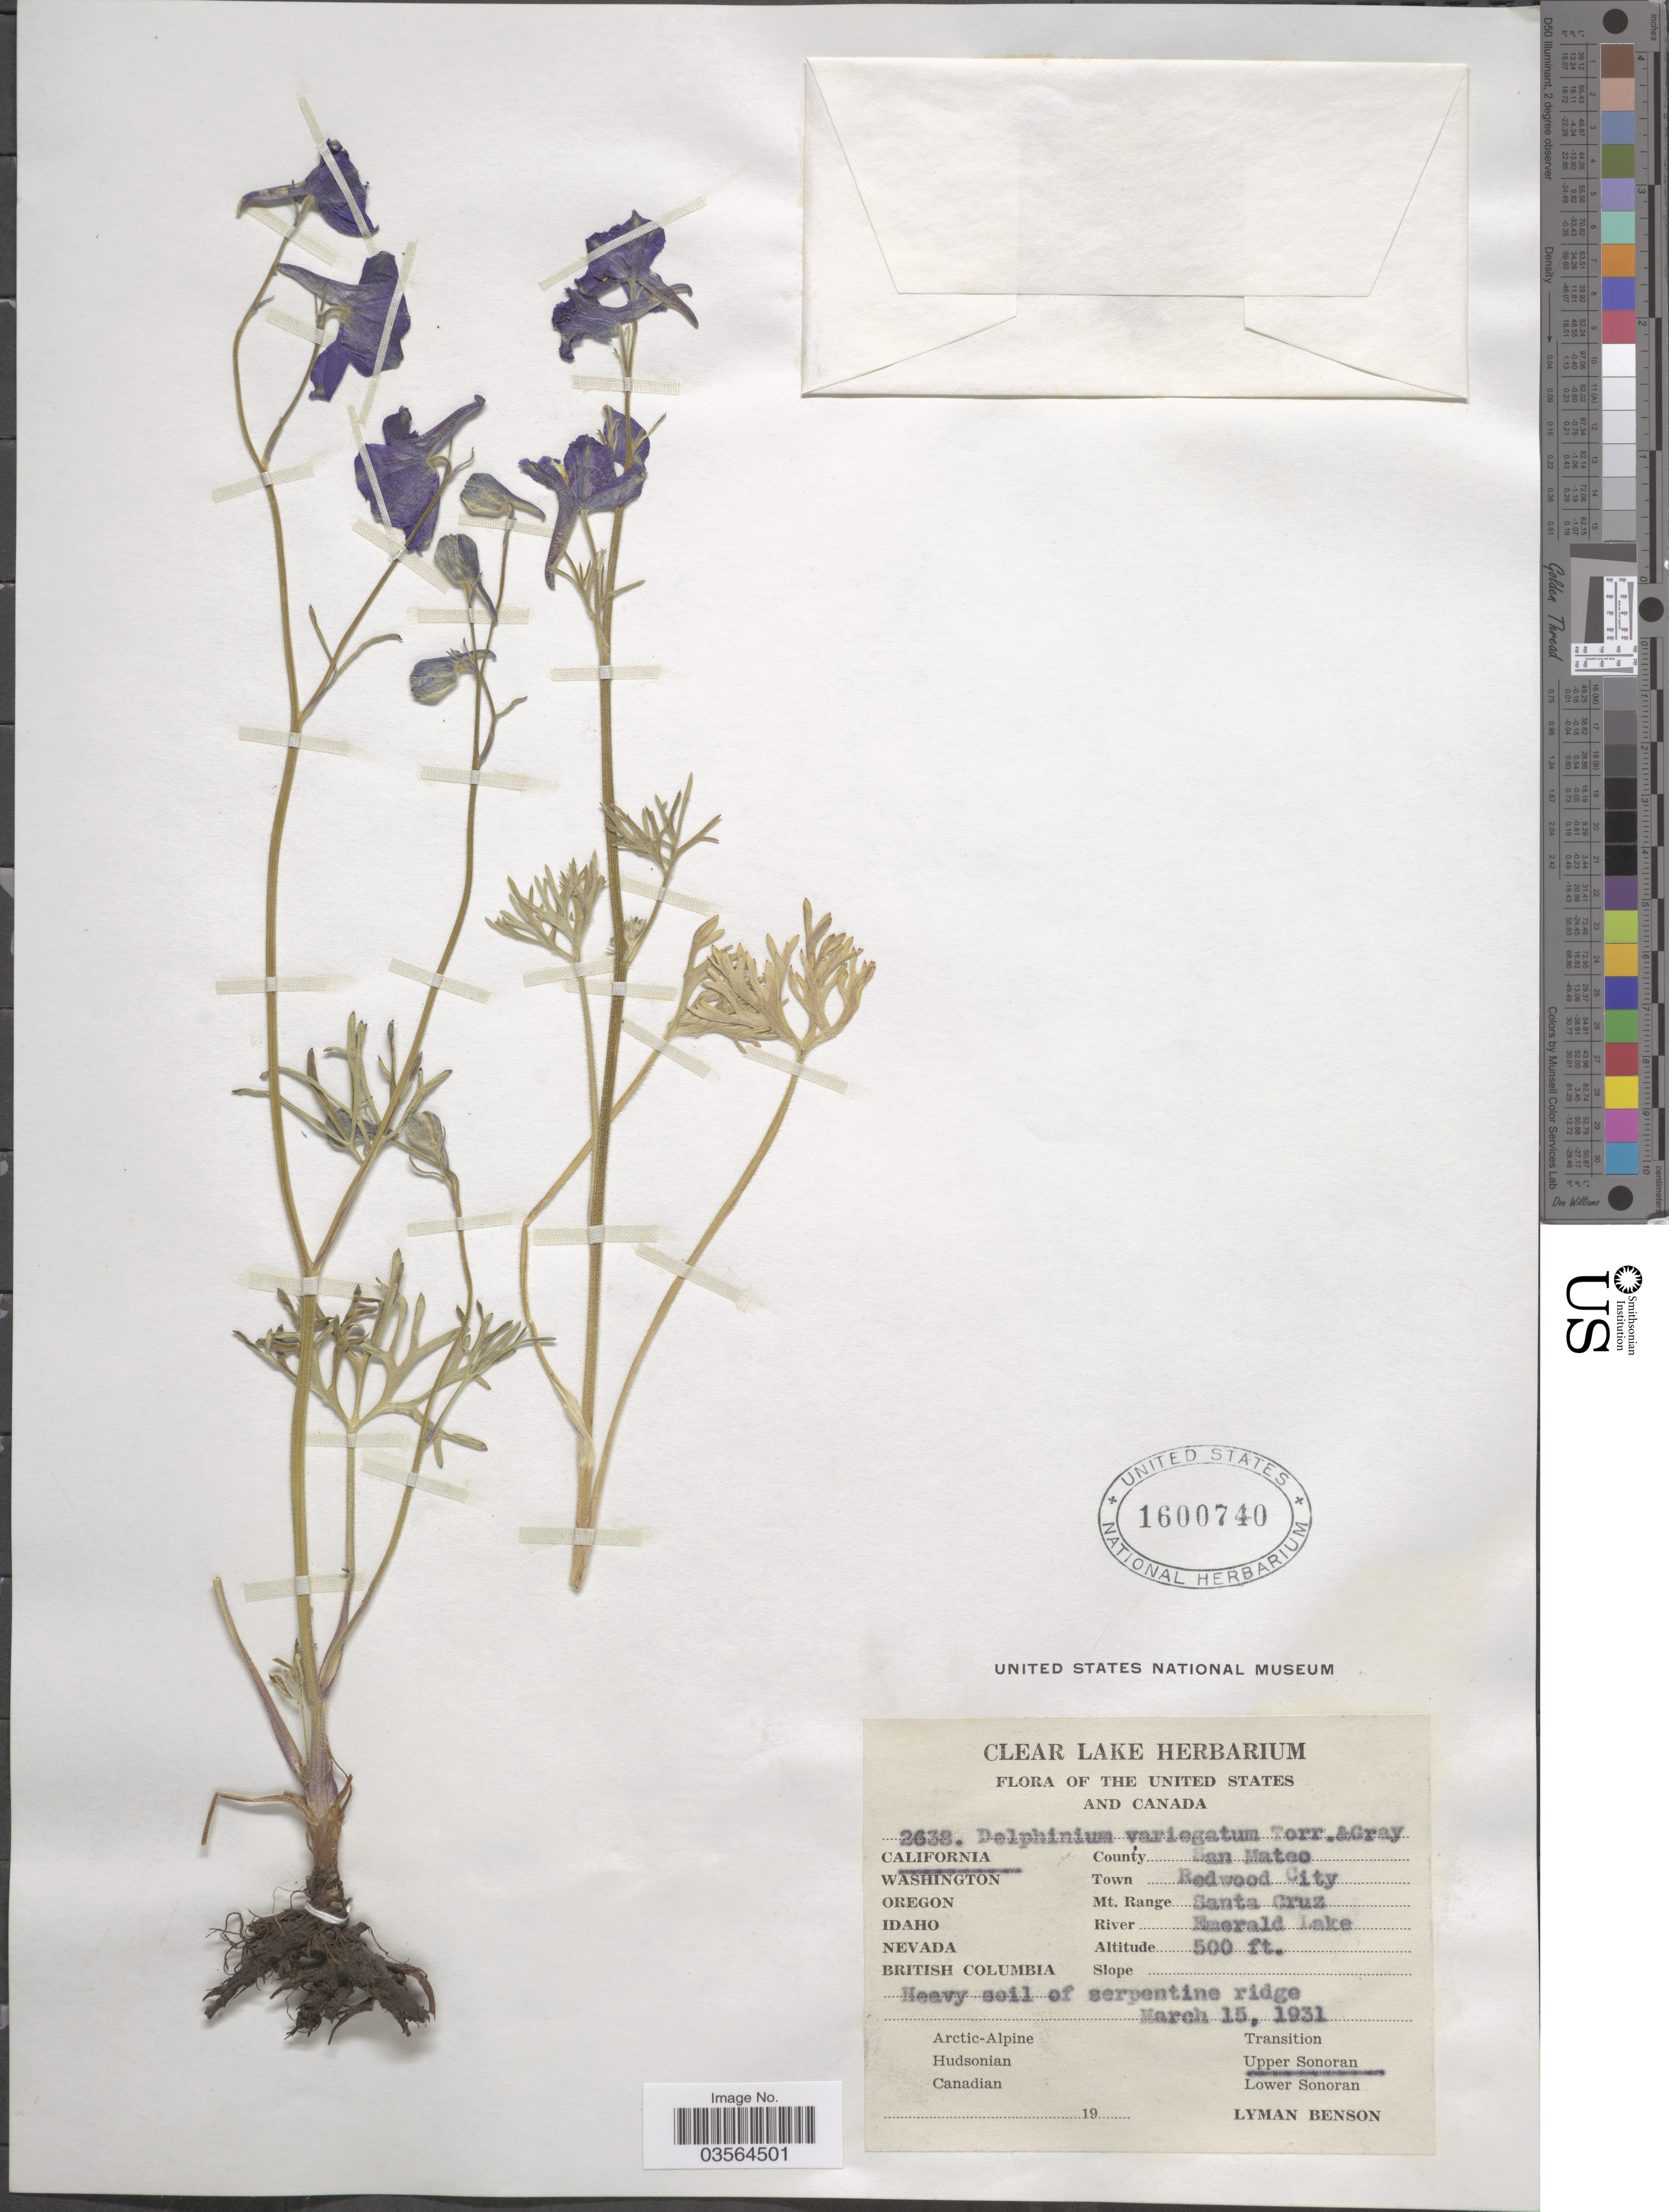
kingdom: Plantae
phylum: Tracheophyta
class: Magnoliopsida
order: Ranunculales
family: Ranunculaceae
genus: Delphinium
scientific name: Delphinium variegatum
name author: Torr. & A. Gray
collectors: L. D. Benson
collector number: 2638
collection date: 1931-03-15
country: United States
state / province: California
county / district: San Mateo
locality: County San Mateo. Town Redwood City. Mt. Range Santa Cruz. River Emerald Lake. Upper Sonoran.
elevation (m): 152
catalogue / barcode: US 1600740